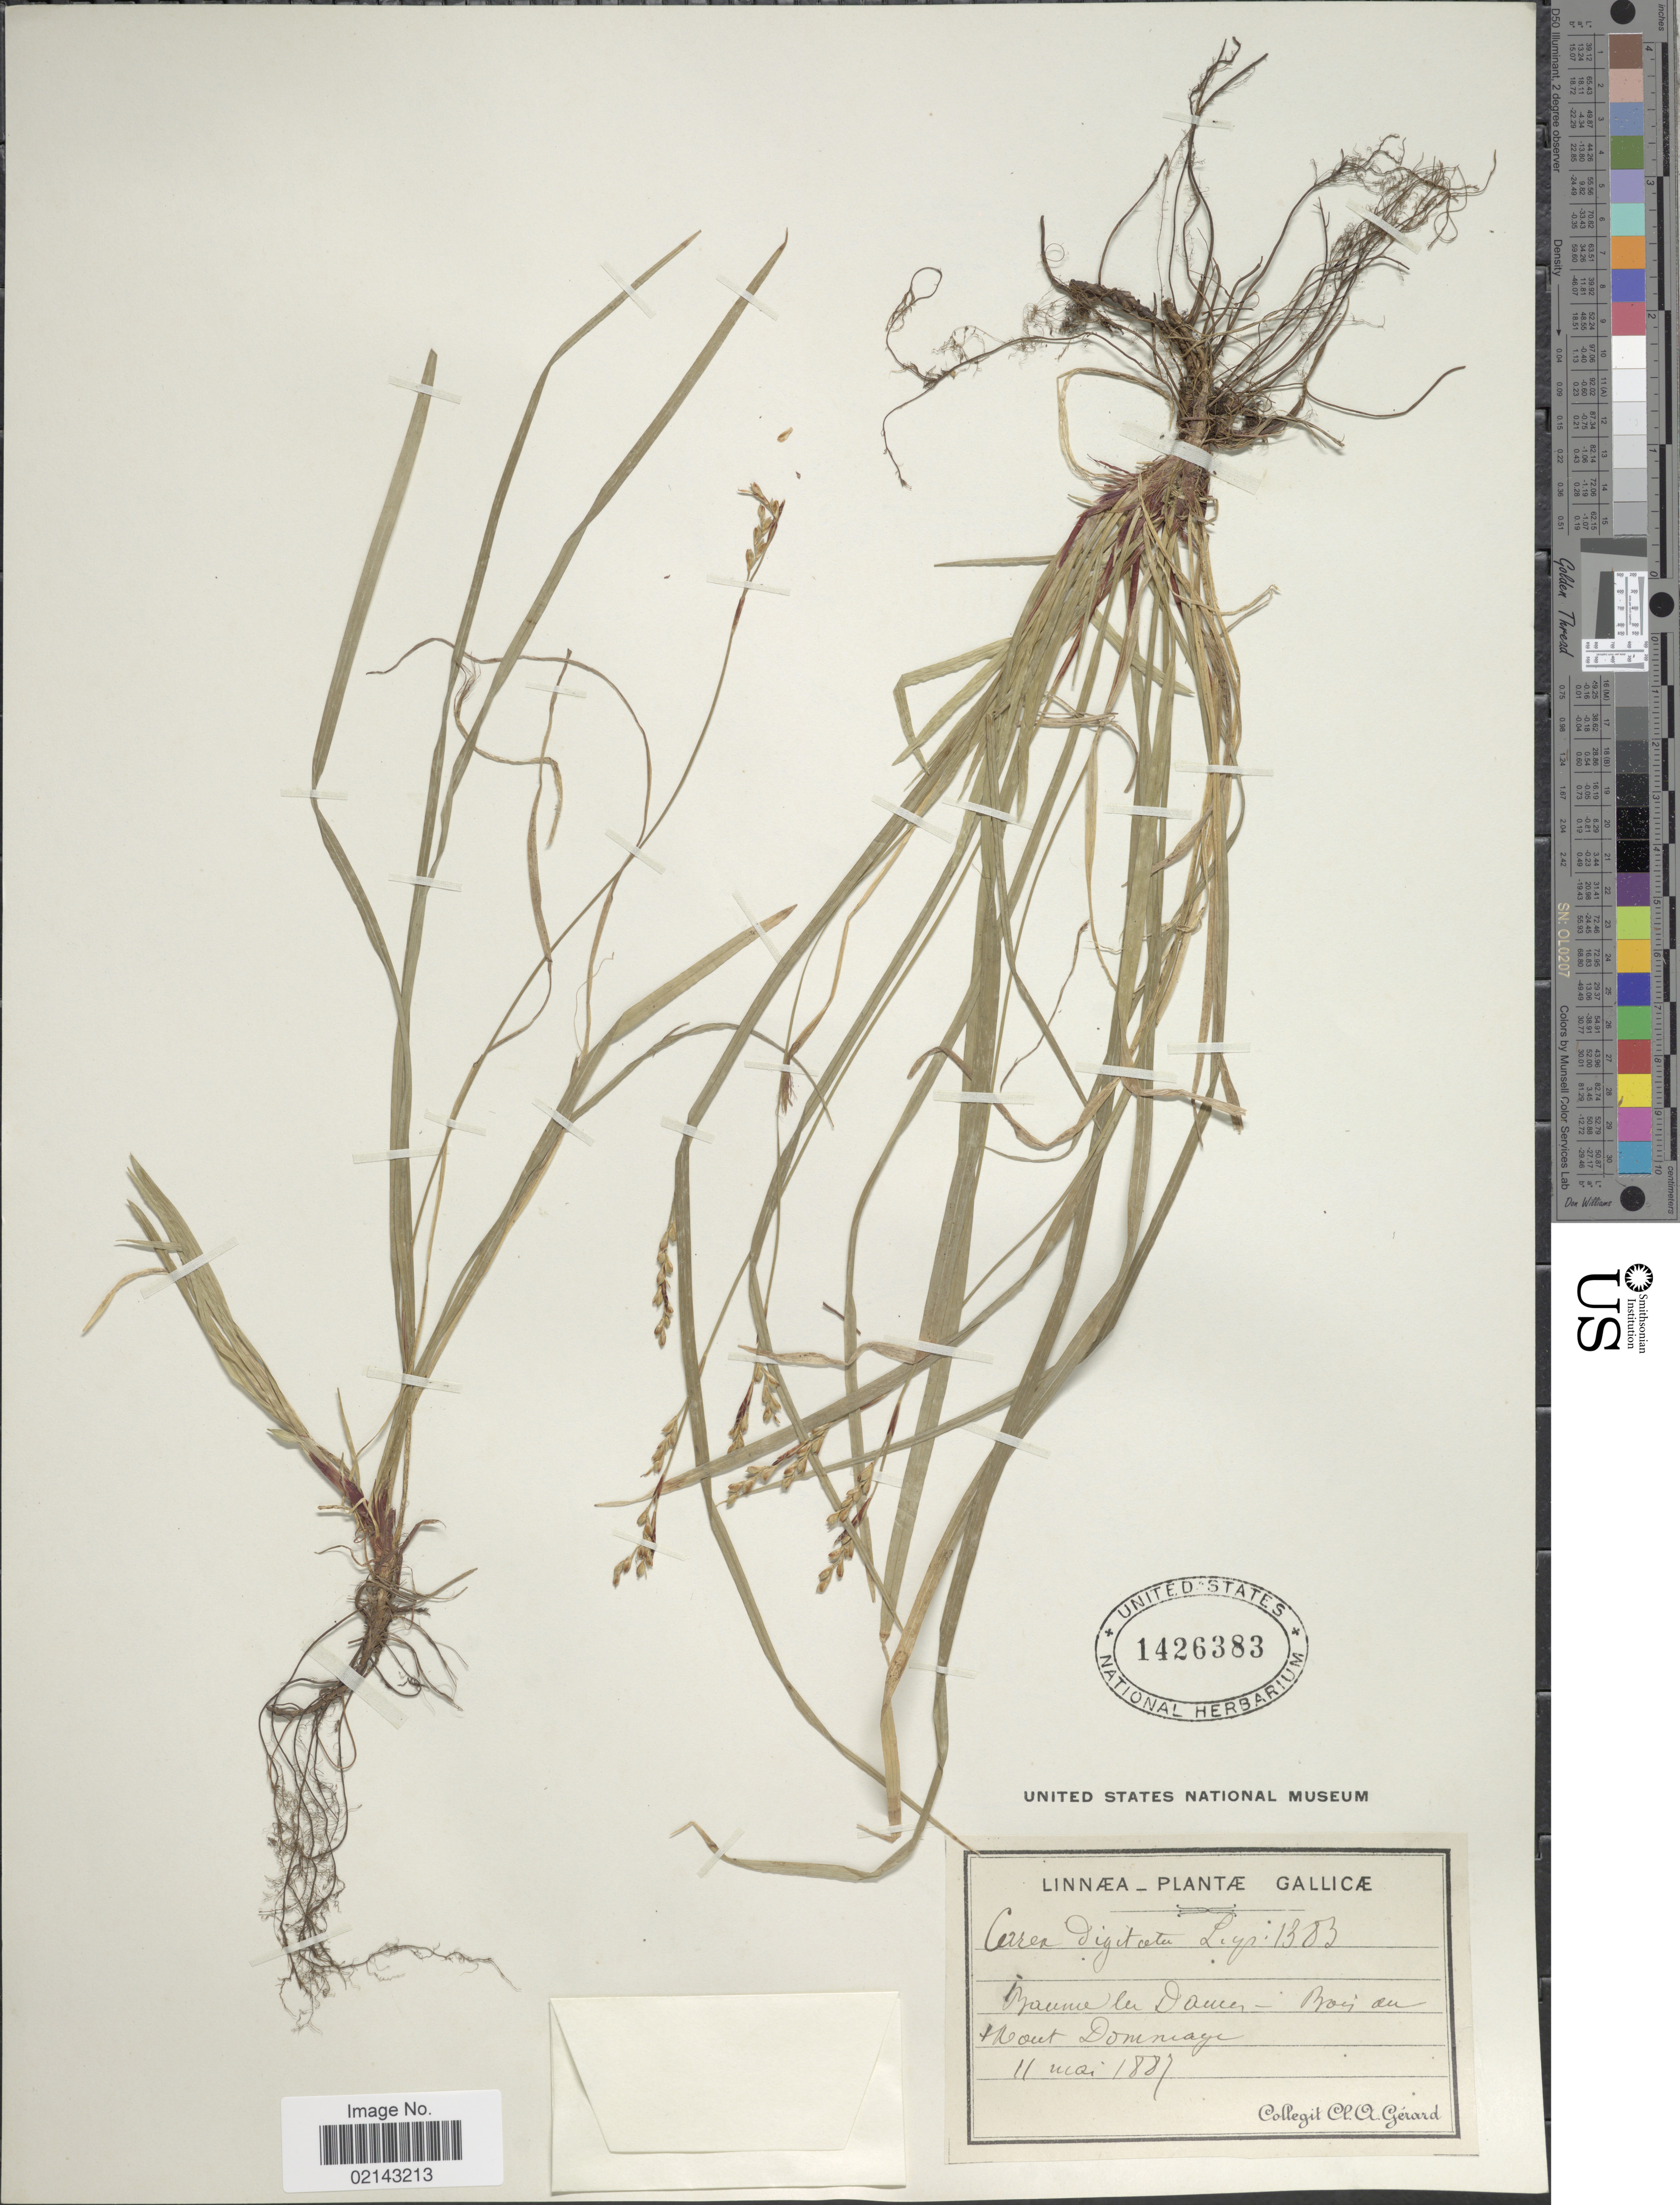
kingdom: Plantae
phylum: Tracheophyta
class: Liliopsida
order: Poales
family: Cyperaceae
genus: Carex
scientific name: Carex digitata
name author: L.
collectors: C. Gerard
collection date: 1887-05-11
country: France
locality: Gallicae. Baume les Dames. Bois de Hout Domniaye [interpreted]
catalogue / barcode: US 1426383